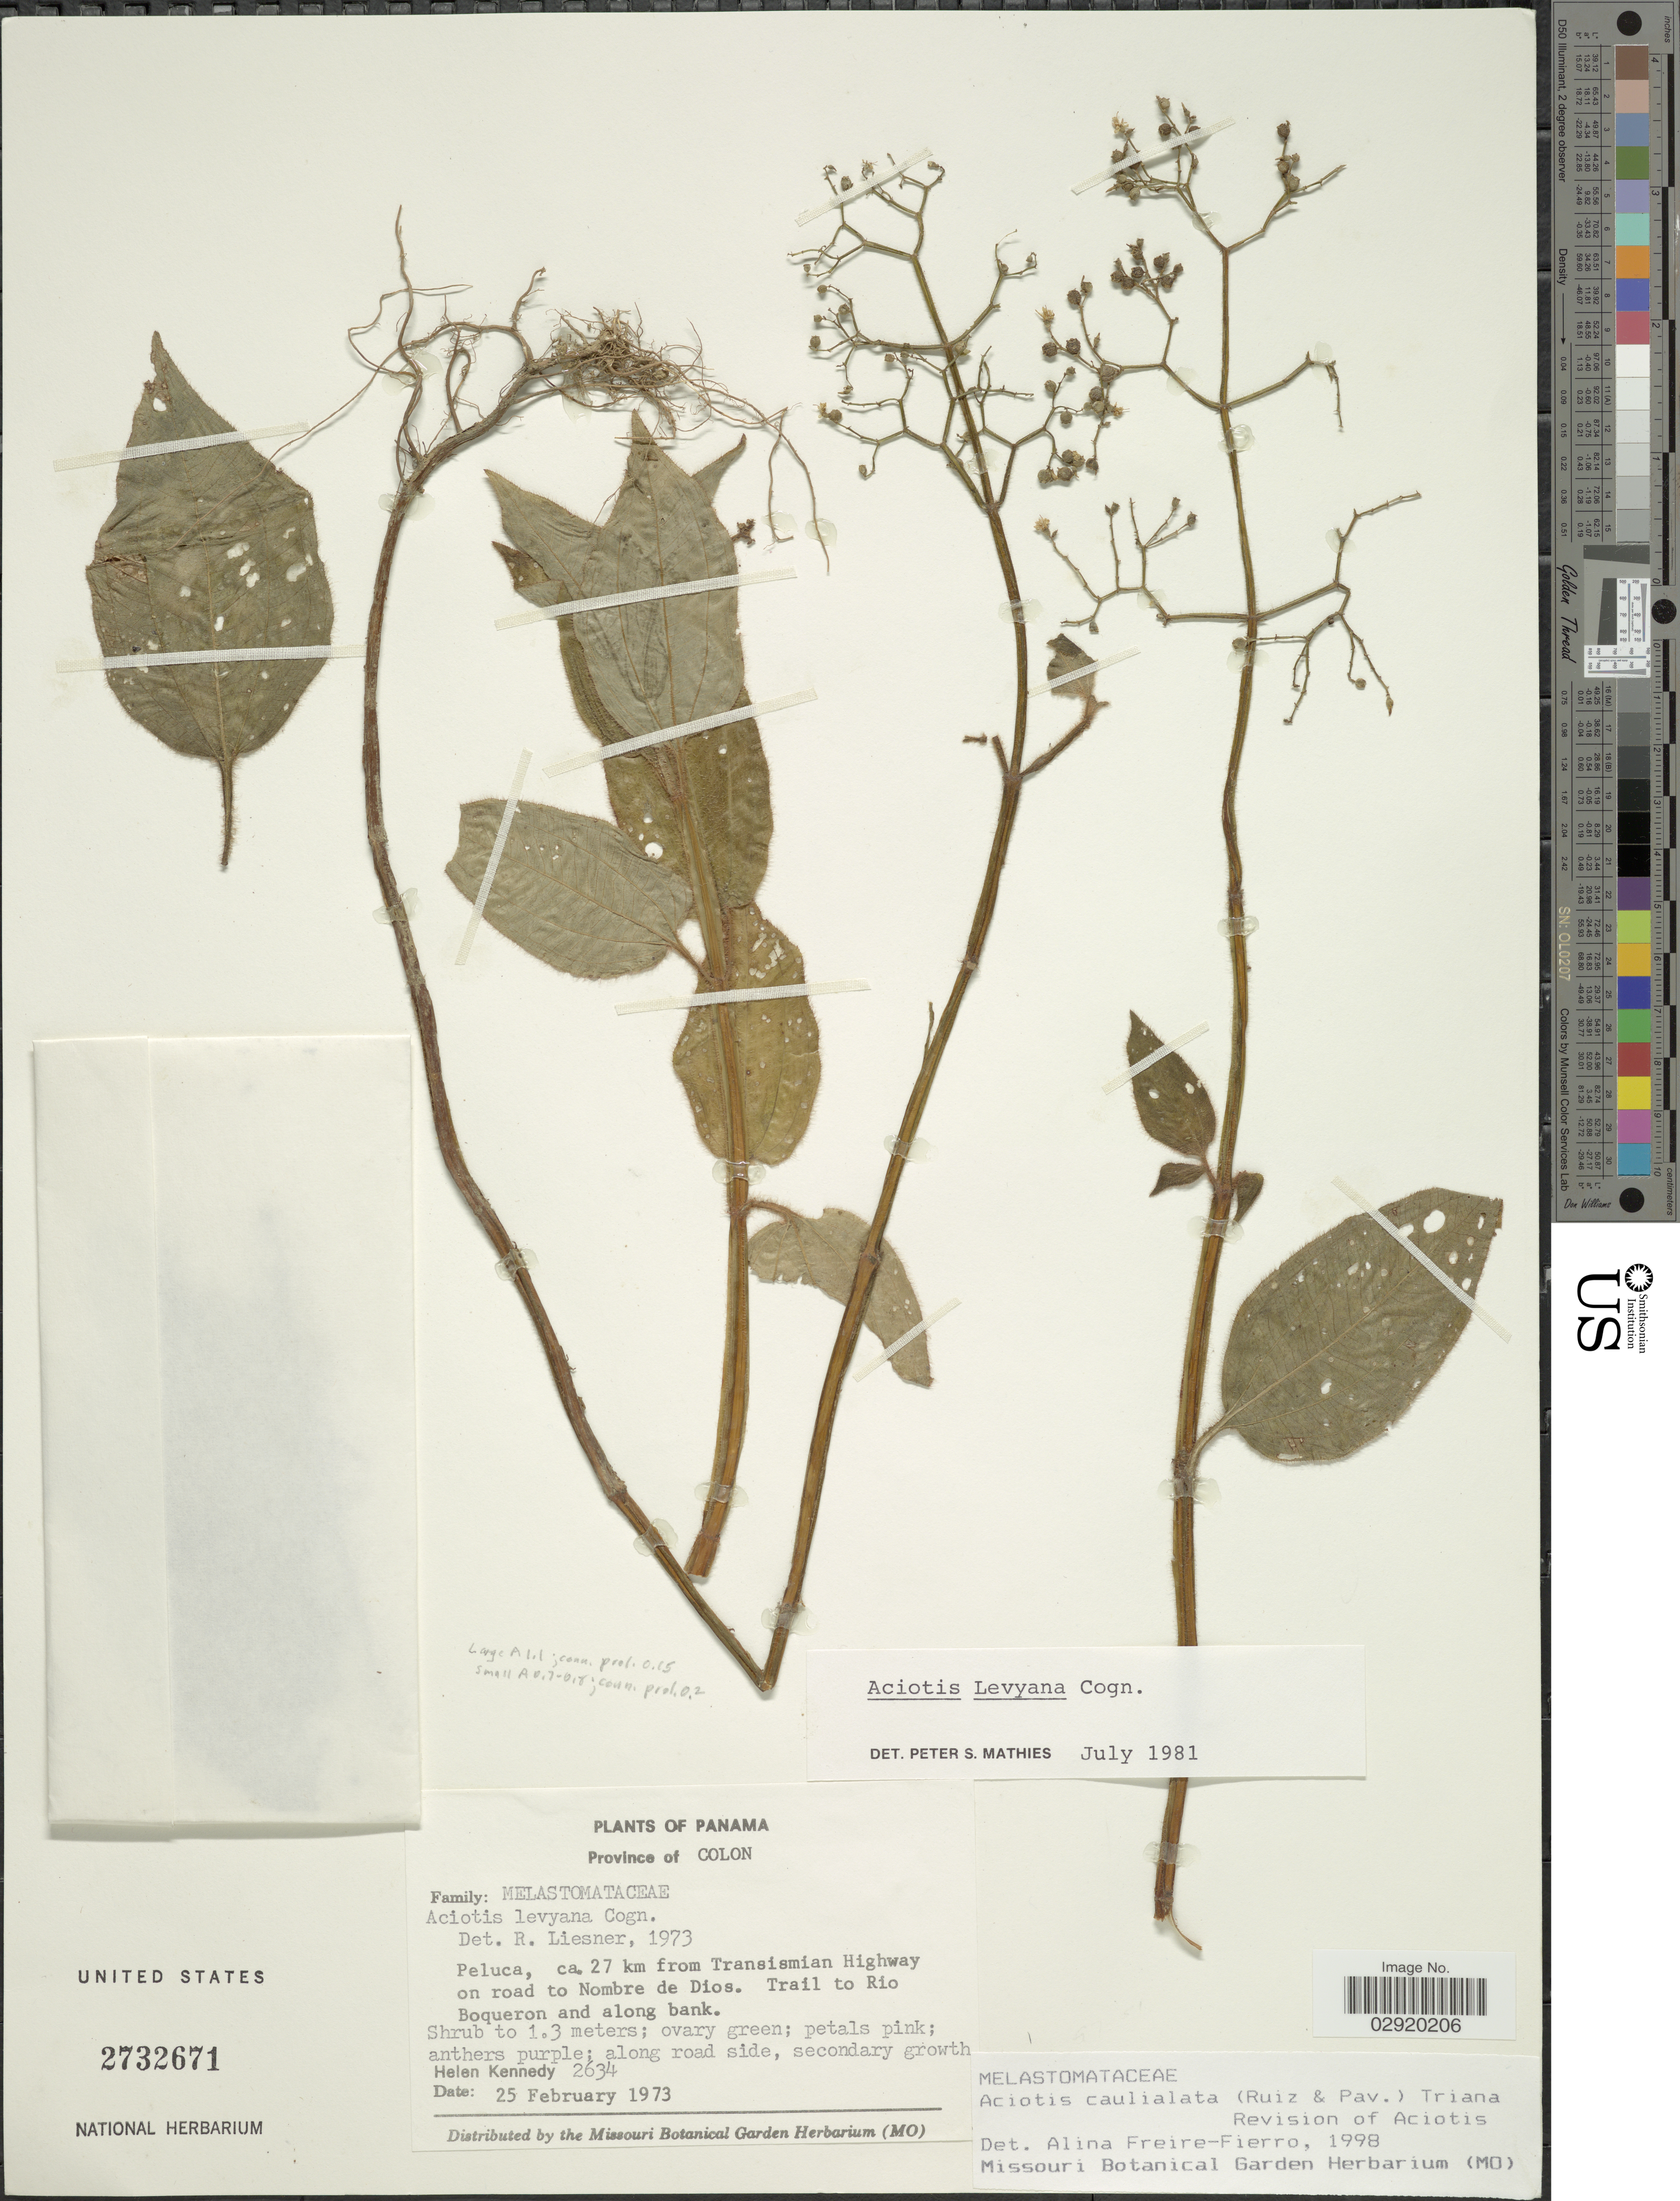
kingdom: Plantae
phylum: Tracheophyta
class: Magnoliopsida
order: Myrtales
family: Melastomataceae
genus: Aciotis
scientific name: Aciotis rubricaulis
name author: (Mart. ex DC.) Triana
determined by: Nunes da Silva, Diego, (RB), Jardim Botanico do Rio de Janeiro - Herbario (BRAZIL)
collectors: H. Kennedy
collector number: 2634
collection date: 1973-02-25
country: Panama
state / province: Colón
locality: Peluca, ca. 27 km from Tranismian Highway on road to Nombre de Dios. Trail to Rio Boqueron and along bank.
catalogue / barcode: US 2732671